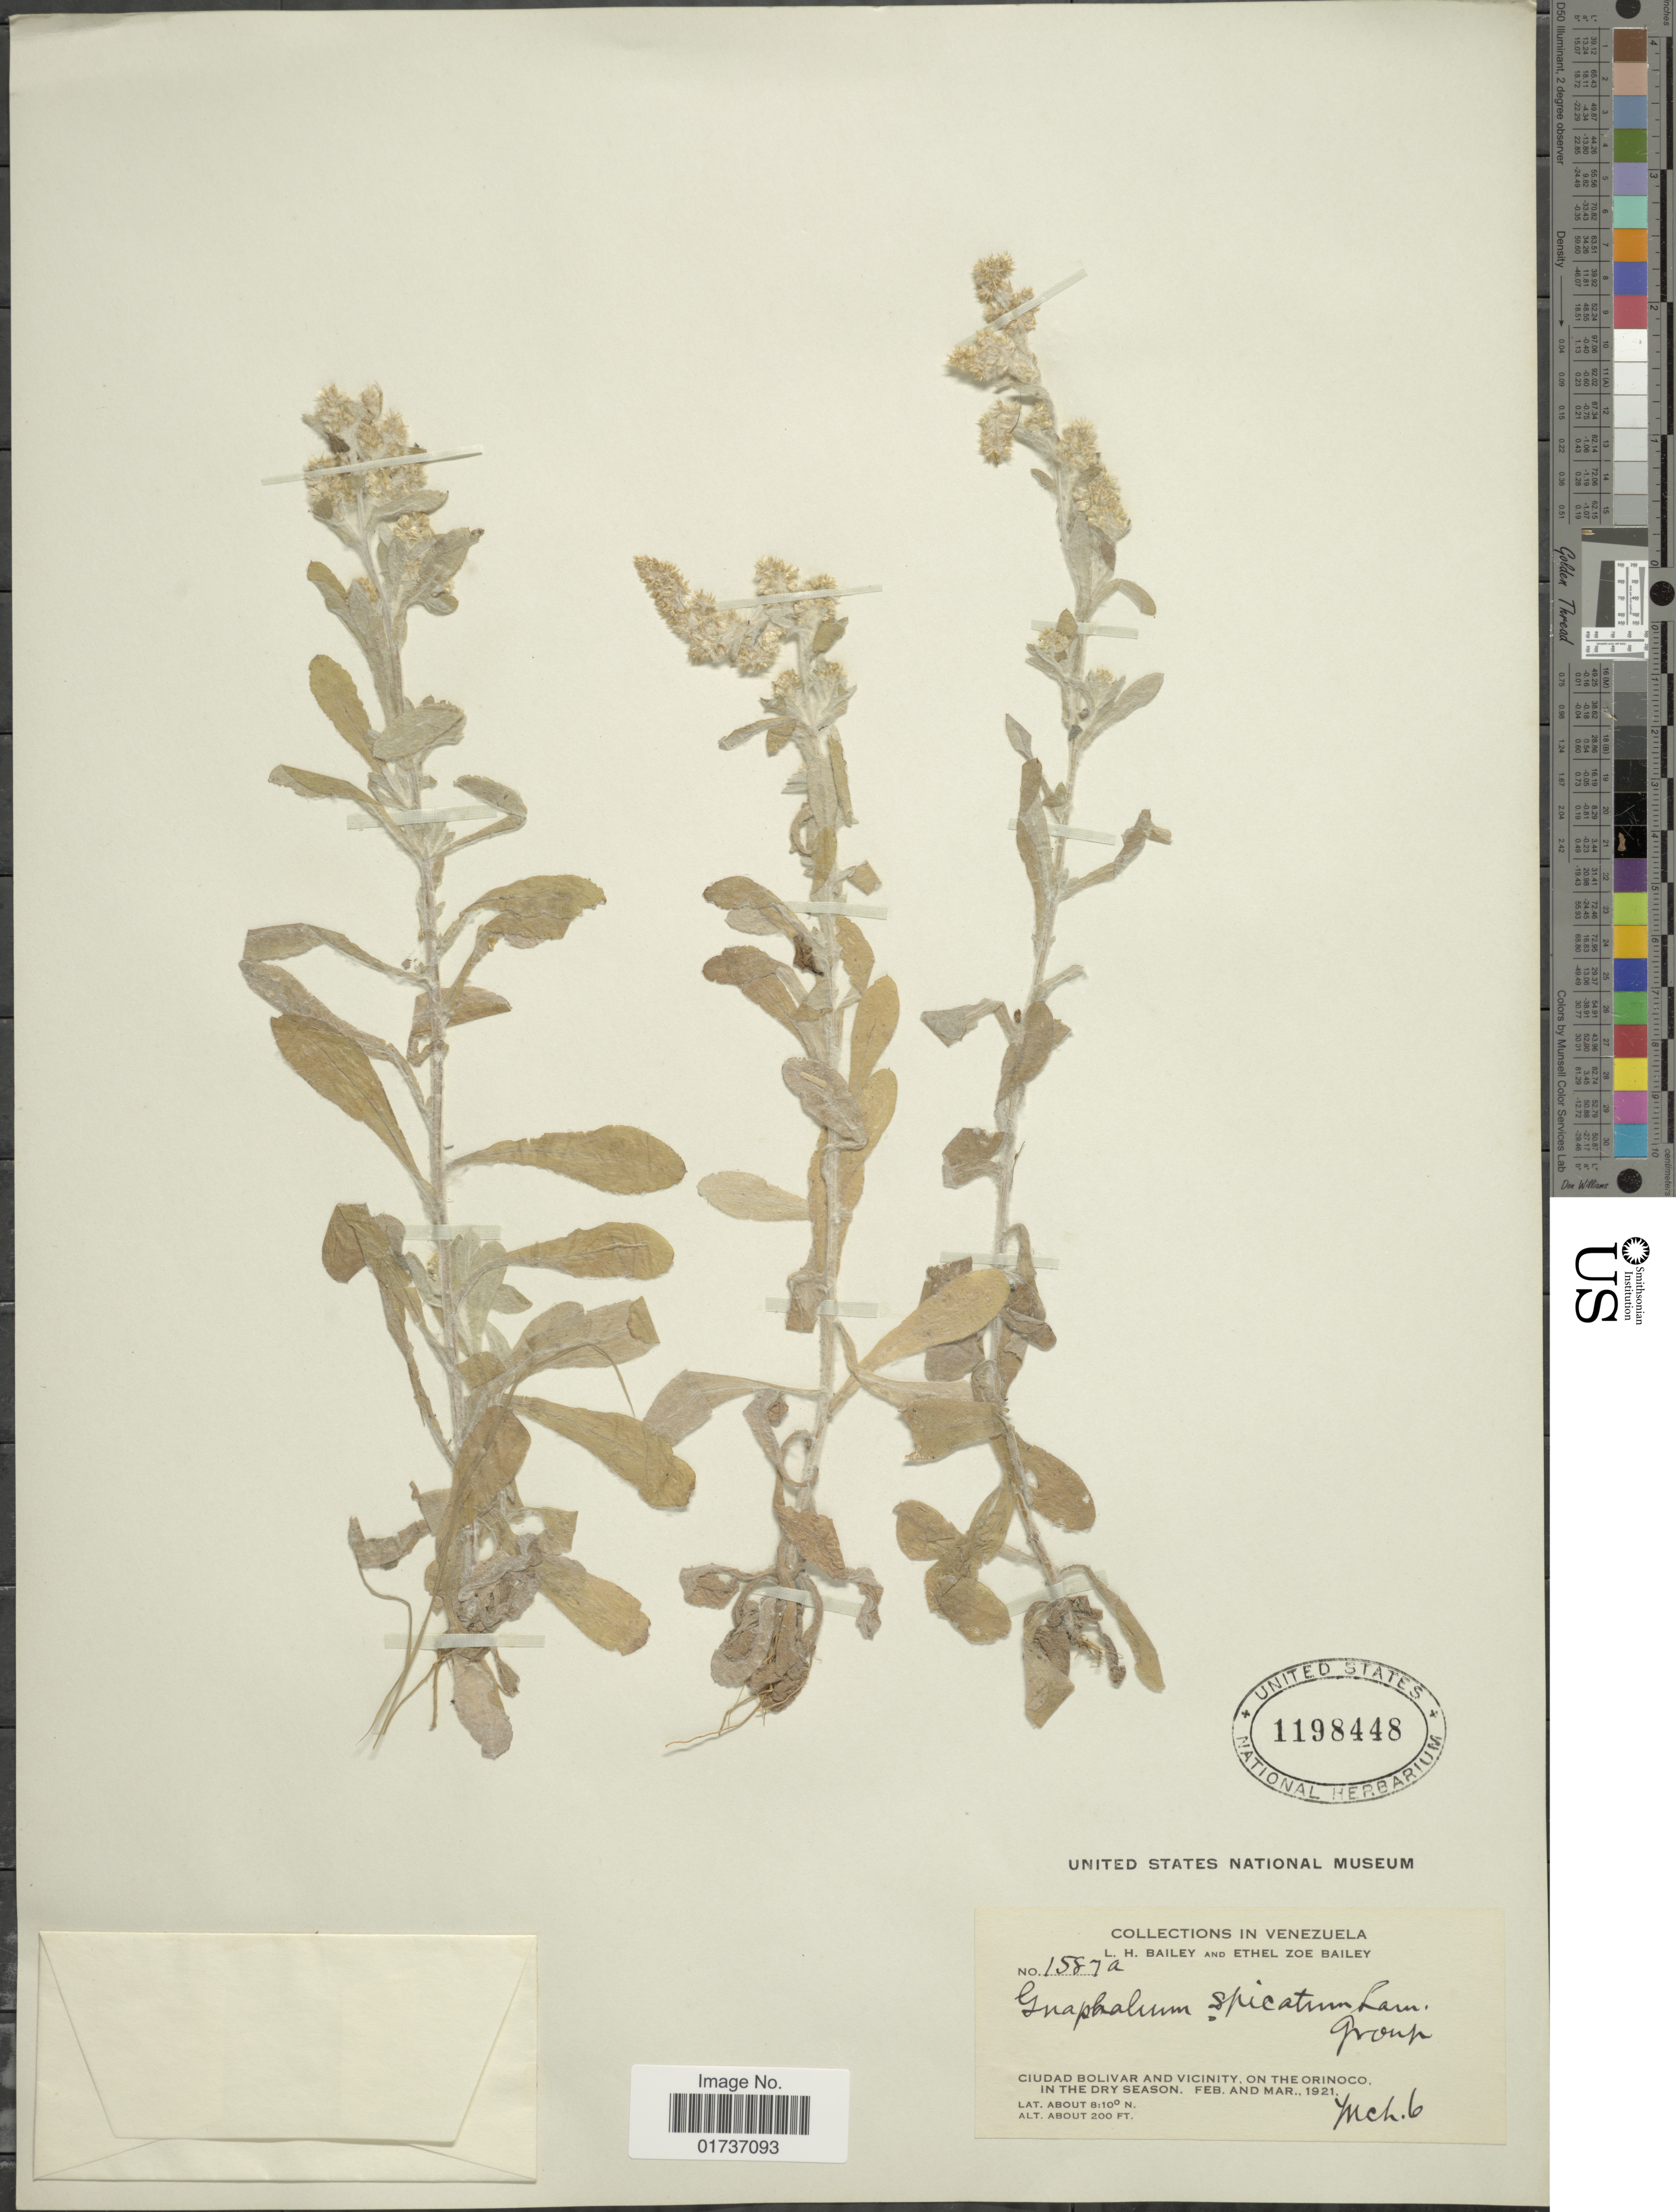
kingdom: Plantae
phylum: Tracheophyta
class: Magnoliopsida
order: Asterales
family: Asteraceae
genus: Gnaphalium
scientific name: Gnaphalium pensylvanicum Willd.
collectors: L. H. Bailey & E. Z. Bailey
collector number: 1587a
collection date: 1921-03-06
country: Venezuela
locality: Ciudad Bolivar and Vicinity, on the Orinoco, in the dry season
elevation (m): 61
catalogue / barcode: US 1198448